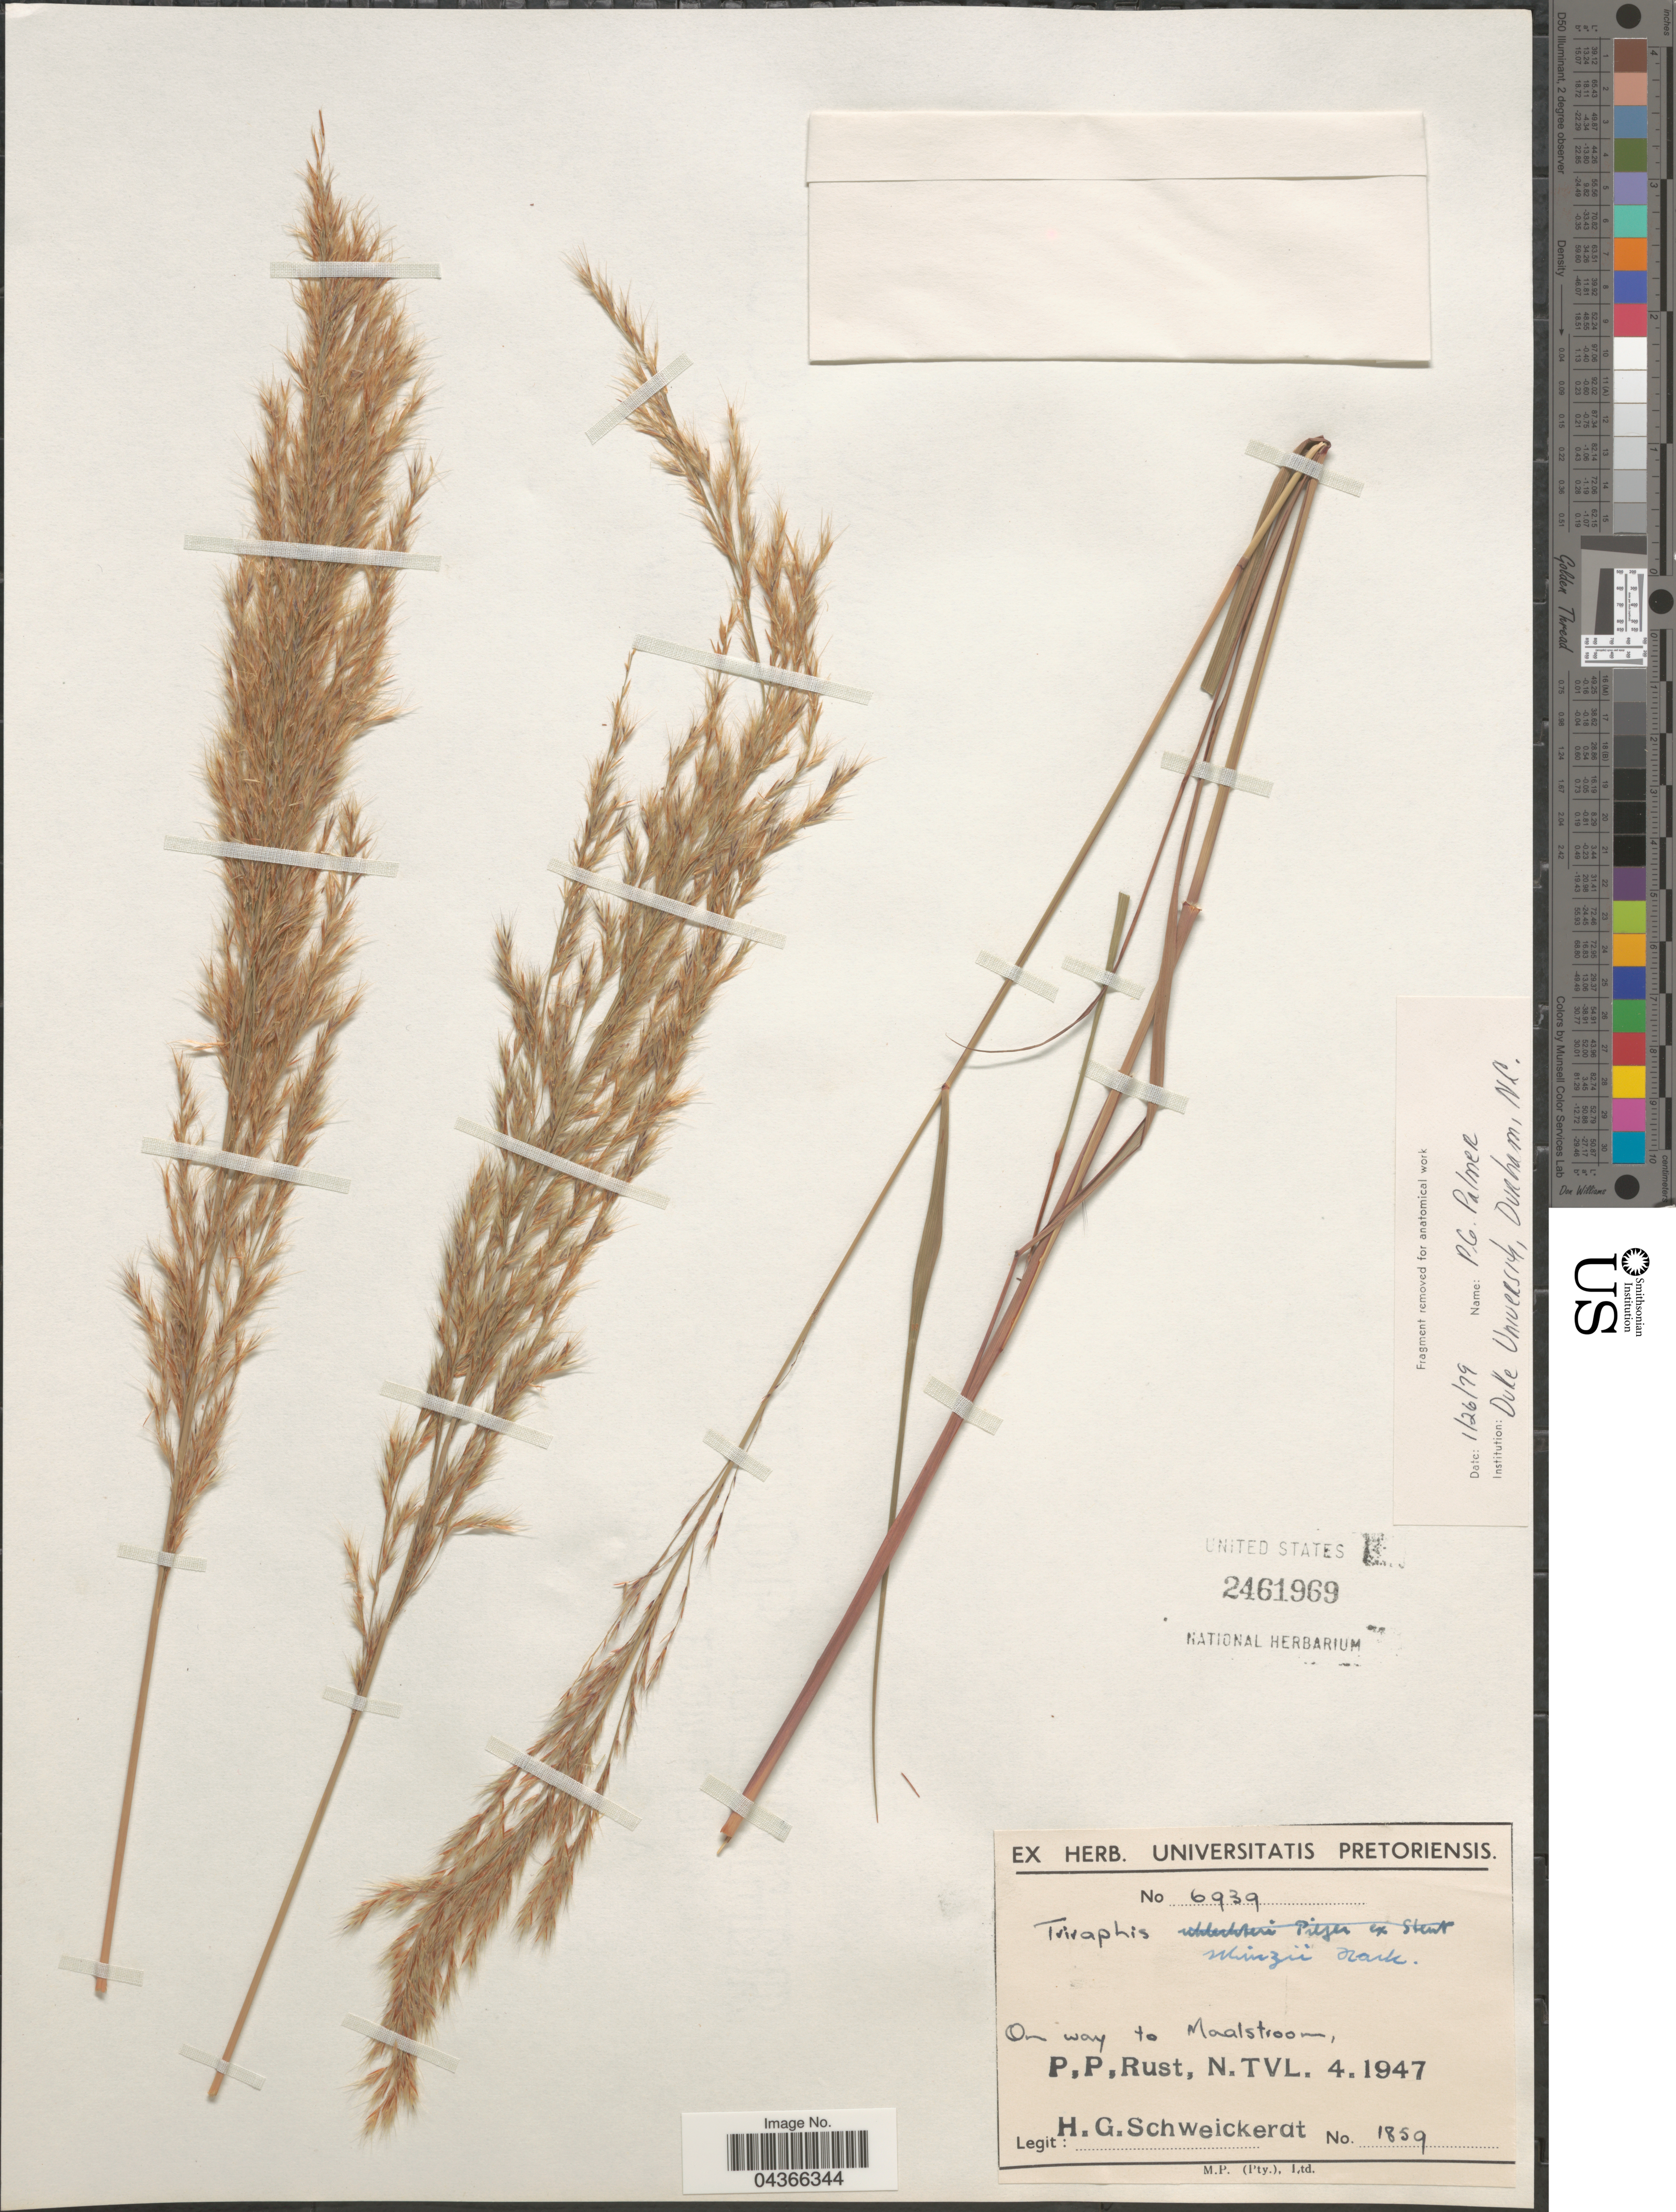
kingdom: Plantae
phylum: Tracheophyta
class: Liliopsida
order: Poales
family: Poaceae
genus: Triraphis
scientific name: Triraphis schinzii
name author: Hack.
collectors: H. Schweickerdt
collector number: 1859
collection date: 1947-04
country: South Africa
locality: On way to Maalstroom, P.P.Rust, N.Tvl.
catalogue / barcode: US 2461969